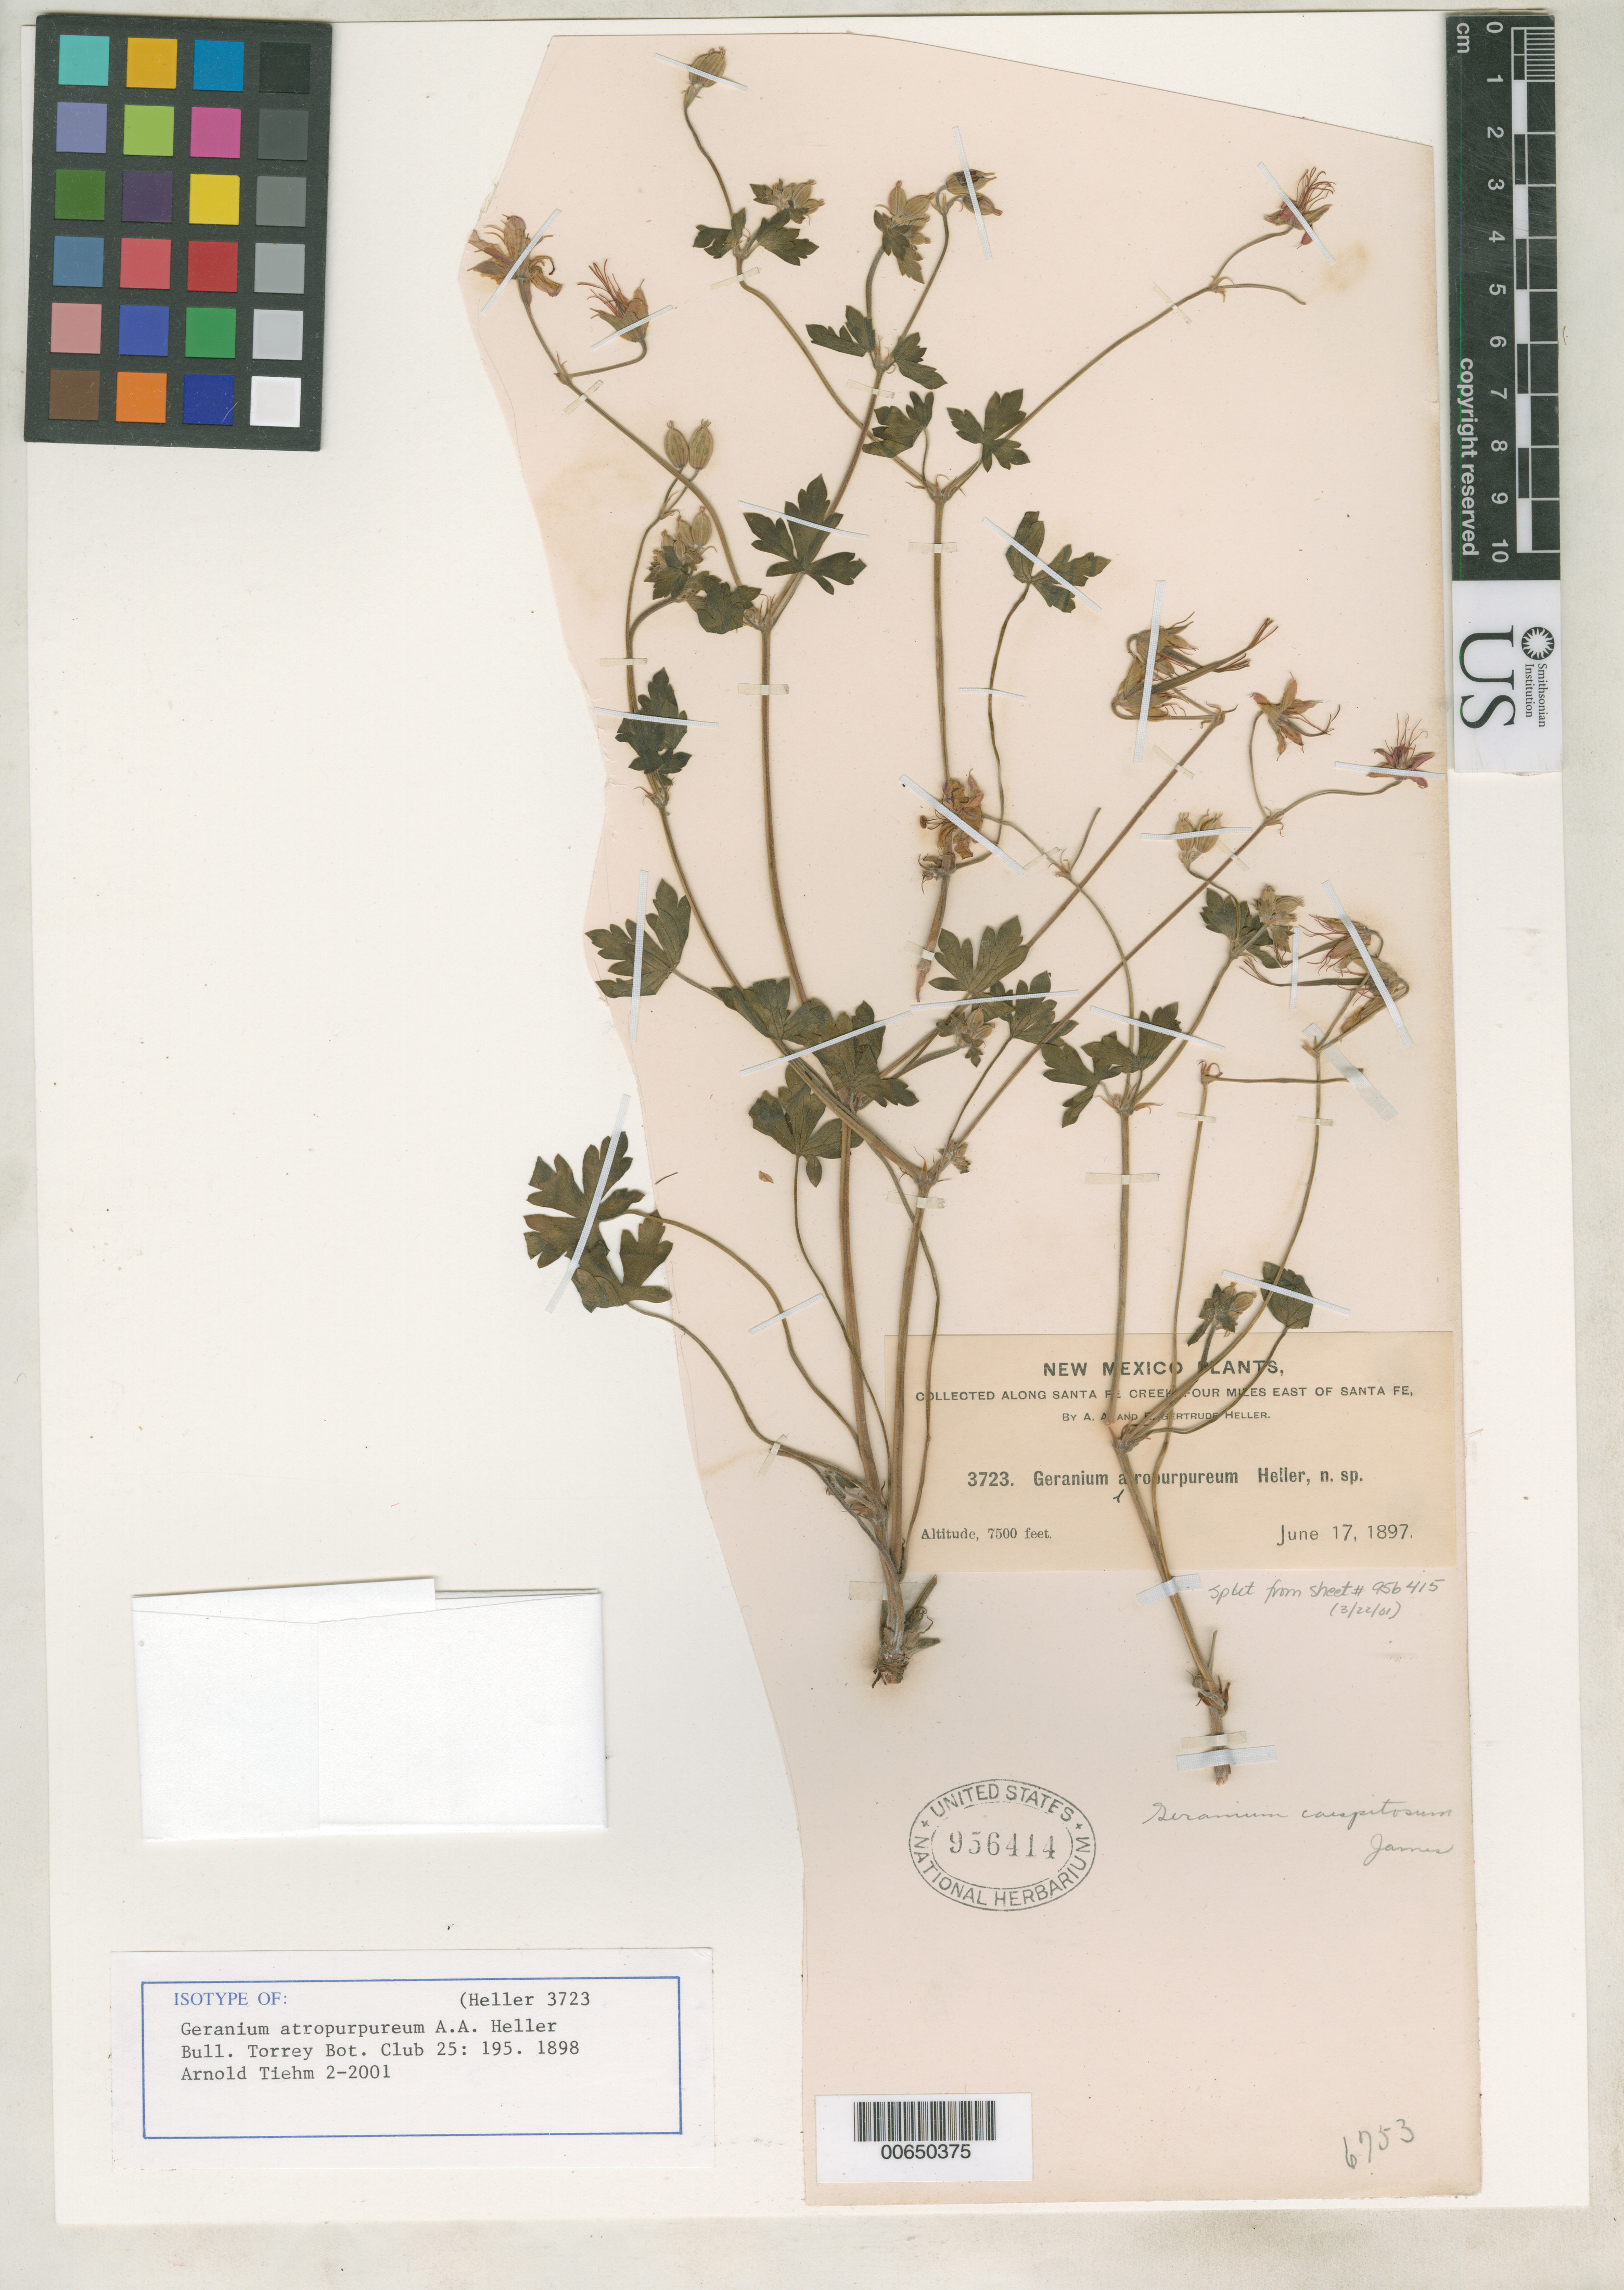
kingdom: Plantae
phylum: Tracheophyta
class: Magnoliopsida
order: Geraniales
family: Geraniaceae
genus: Geranium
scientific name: Geranium atropurpureum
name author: A. Heller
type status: Isotype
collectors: A. A. Heller & E. G. Heller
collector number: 3723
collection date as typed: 17 Jun 1897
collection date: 1897-06-17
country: United States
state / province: New Mexico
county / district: Santa Fe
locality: Sante Fe, along Sante Fe Creek.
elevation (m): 2286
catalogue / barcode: US 956414